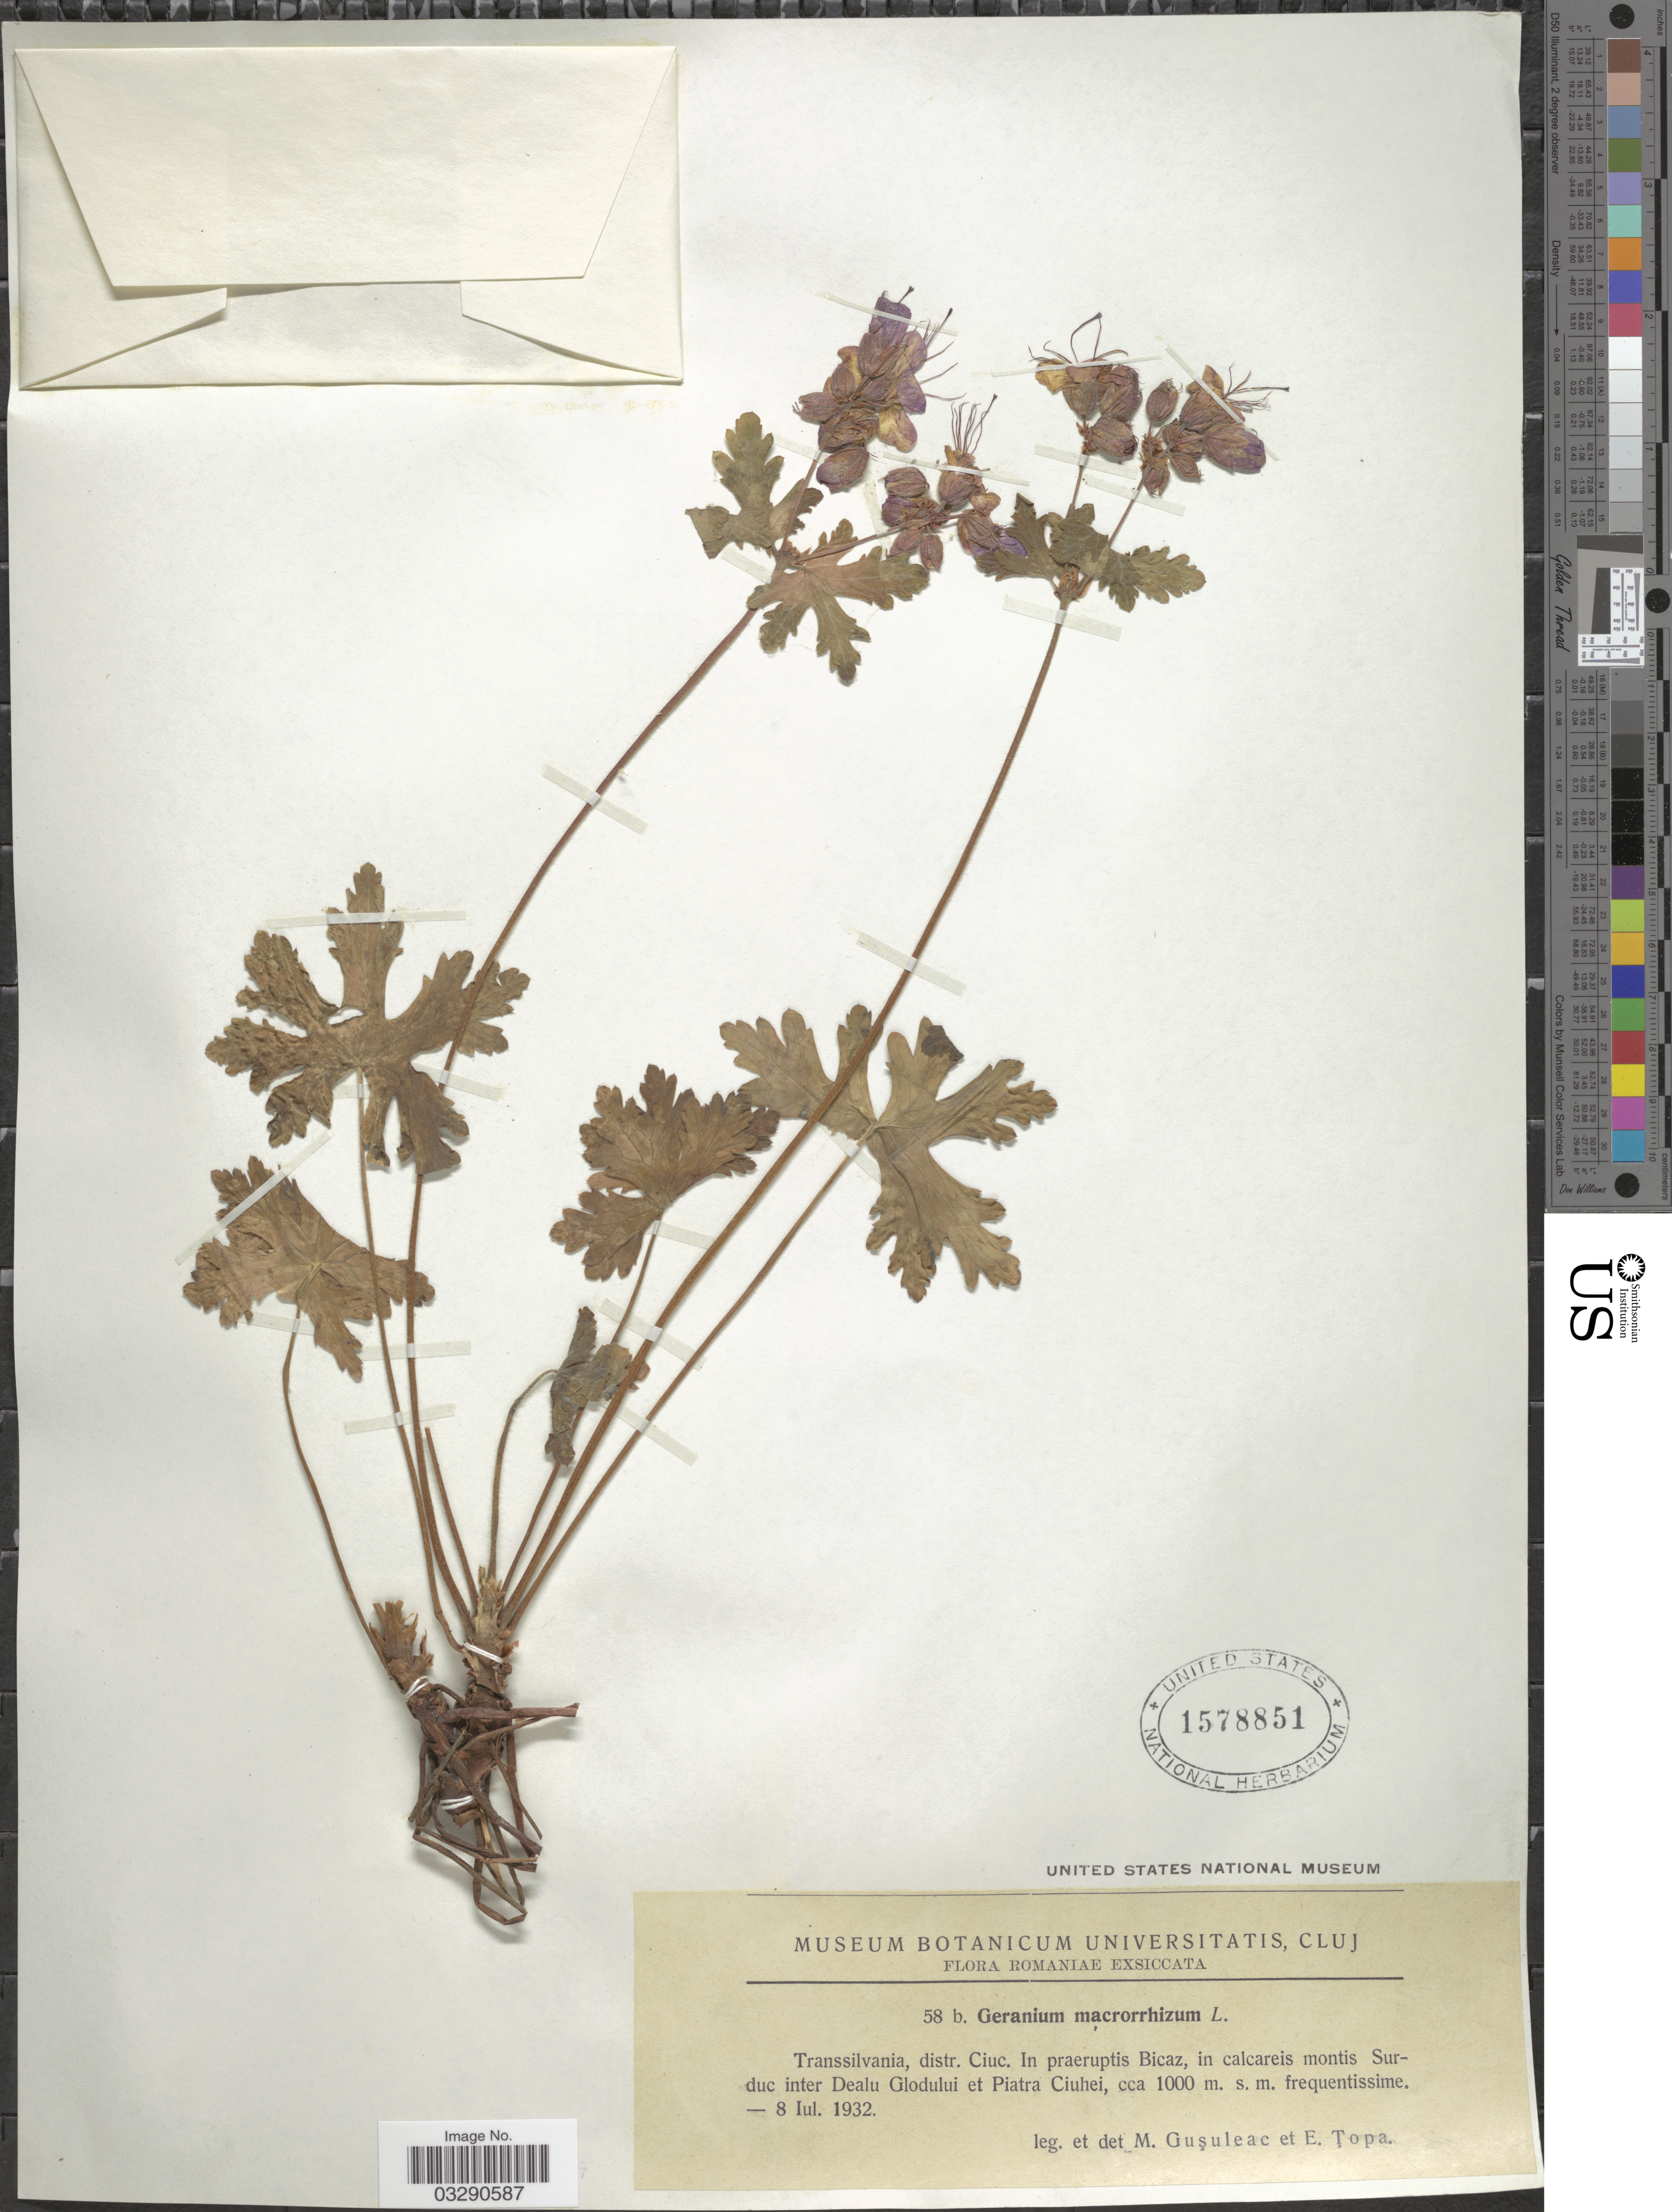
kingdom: Plantae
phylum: Tracheophyta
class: Magnoliopsida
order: Geraniales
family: Geraniaceae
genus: Geranium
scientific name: Geranium macrorrhizum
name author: L.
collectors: M. Guşuleac & E. Topa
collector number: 58b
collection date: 1932-07-08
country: Romania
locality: Transsilvania, distr. Ciuc. In praeruptis Bicaz, in calcareis montis Surduc inter Dealu Glodului et Piatra Ciuhei.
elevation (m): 1000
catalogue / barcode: US 1578851